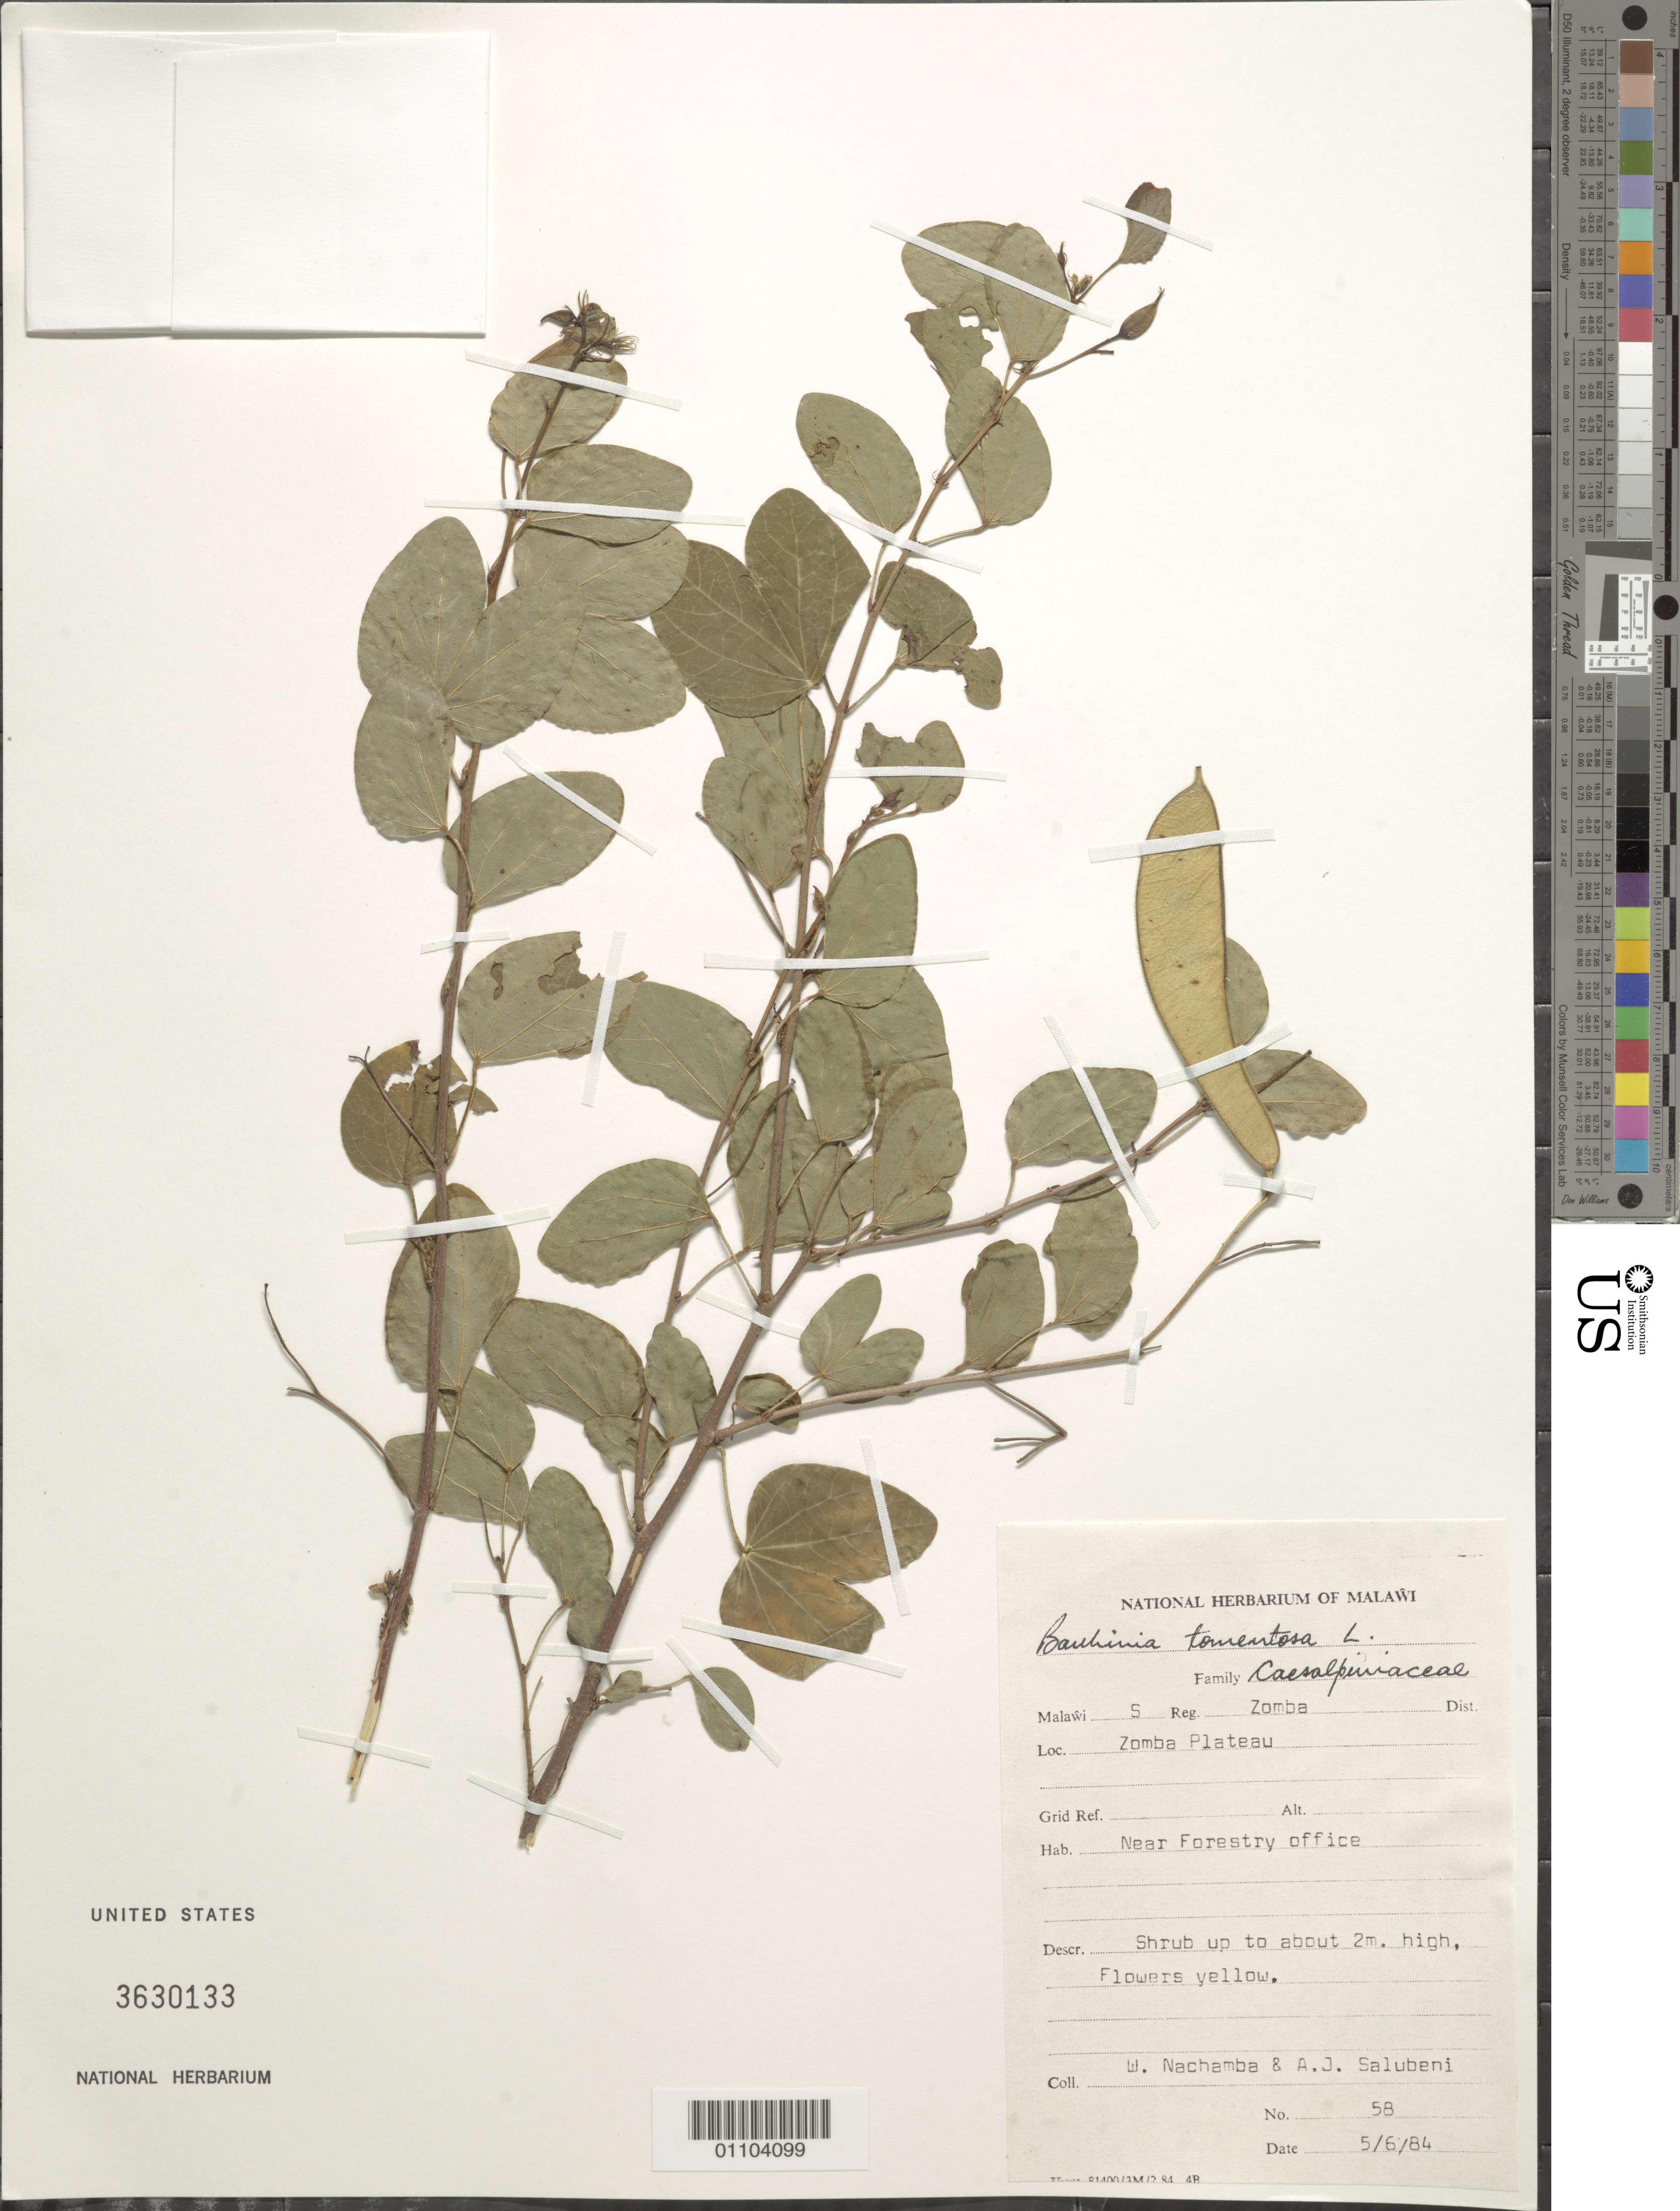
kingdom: Plantae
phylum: Tracheophyta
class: Magnoliopsida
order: Fabales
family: Fabaceae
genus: Bauhinia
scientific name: Bauhinia tomentosa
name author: L.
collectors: W. Nachamba & A. J. Salubeni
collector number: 58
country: Malawi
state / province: Southern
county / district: Zomba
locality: Near Forestry office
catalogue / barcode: US 3630133